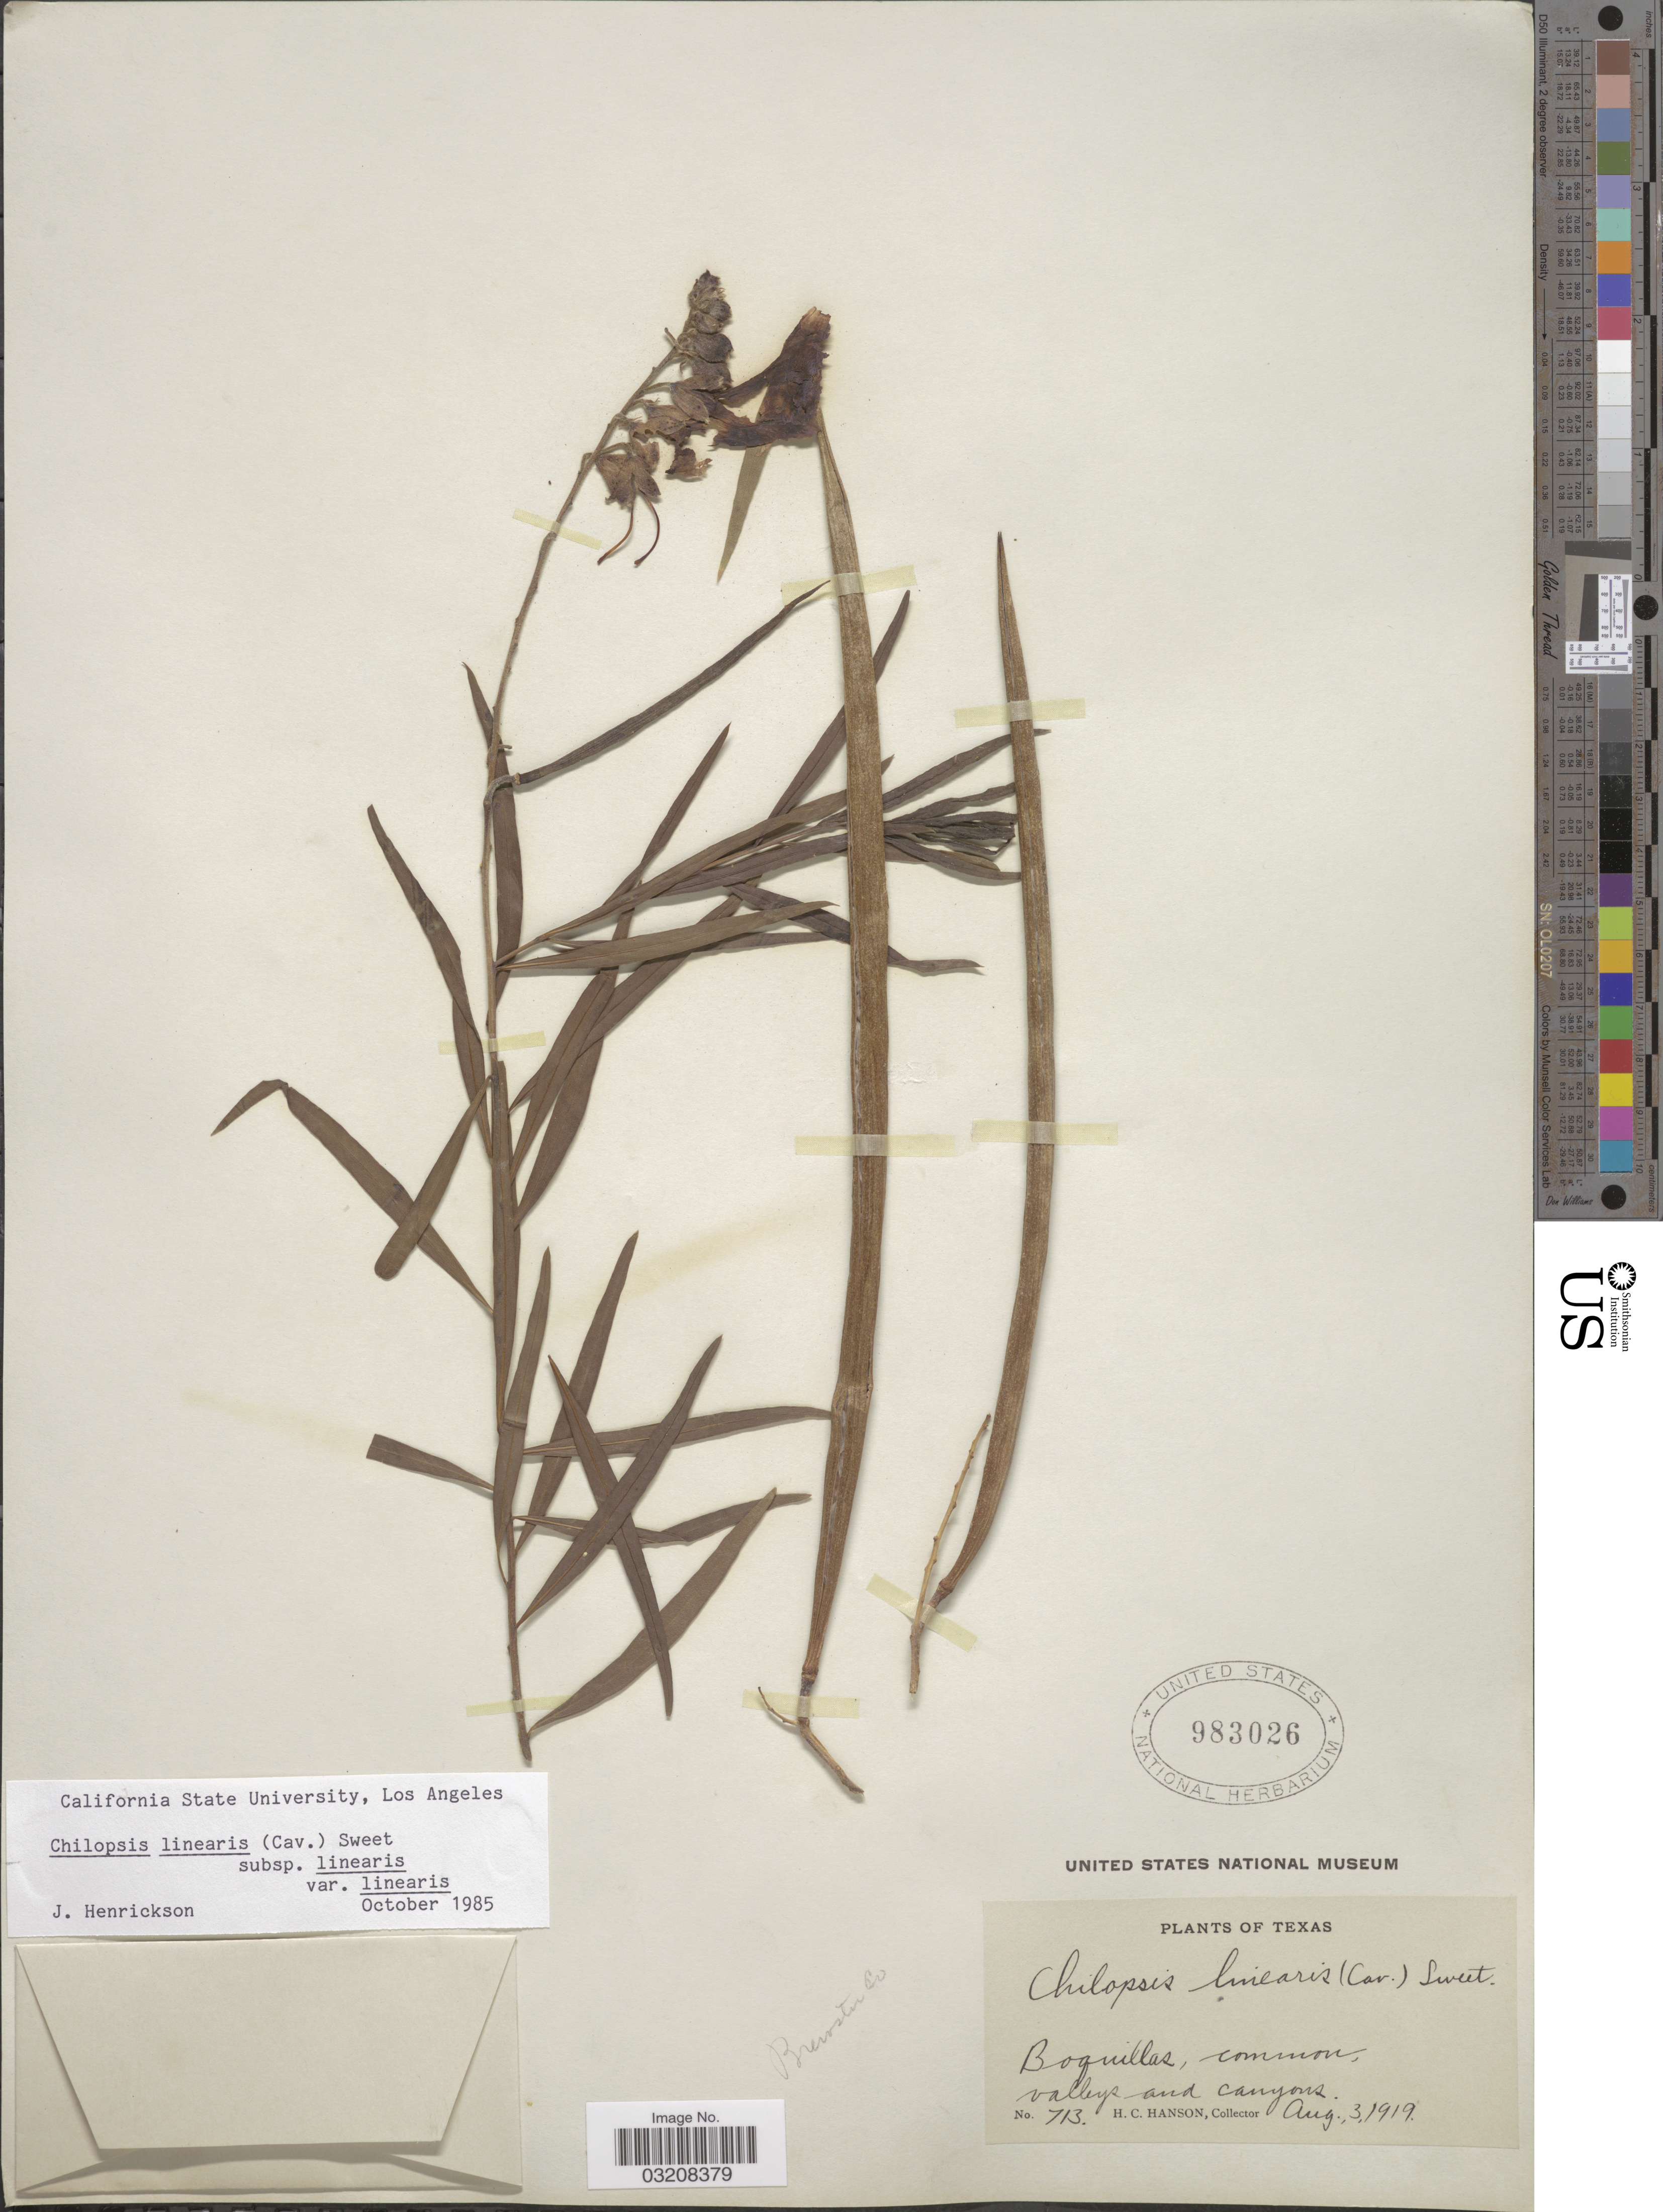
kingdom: Plantae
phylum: Tracheophyta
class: Magnoliopsida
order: Lamiales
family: Bignoniaceae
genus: Chilopsis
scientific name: Chilopsis linearis subsp. linearis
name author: (Cav.) Sweet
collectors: H. Hanson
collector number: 713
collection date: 1919-08-03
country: United States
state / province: Texas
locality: Boquillas. Valleys and canyons. Brewster Co.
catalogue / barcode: US 983026